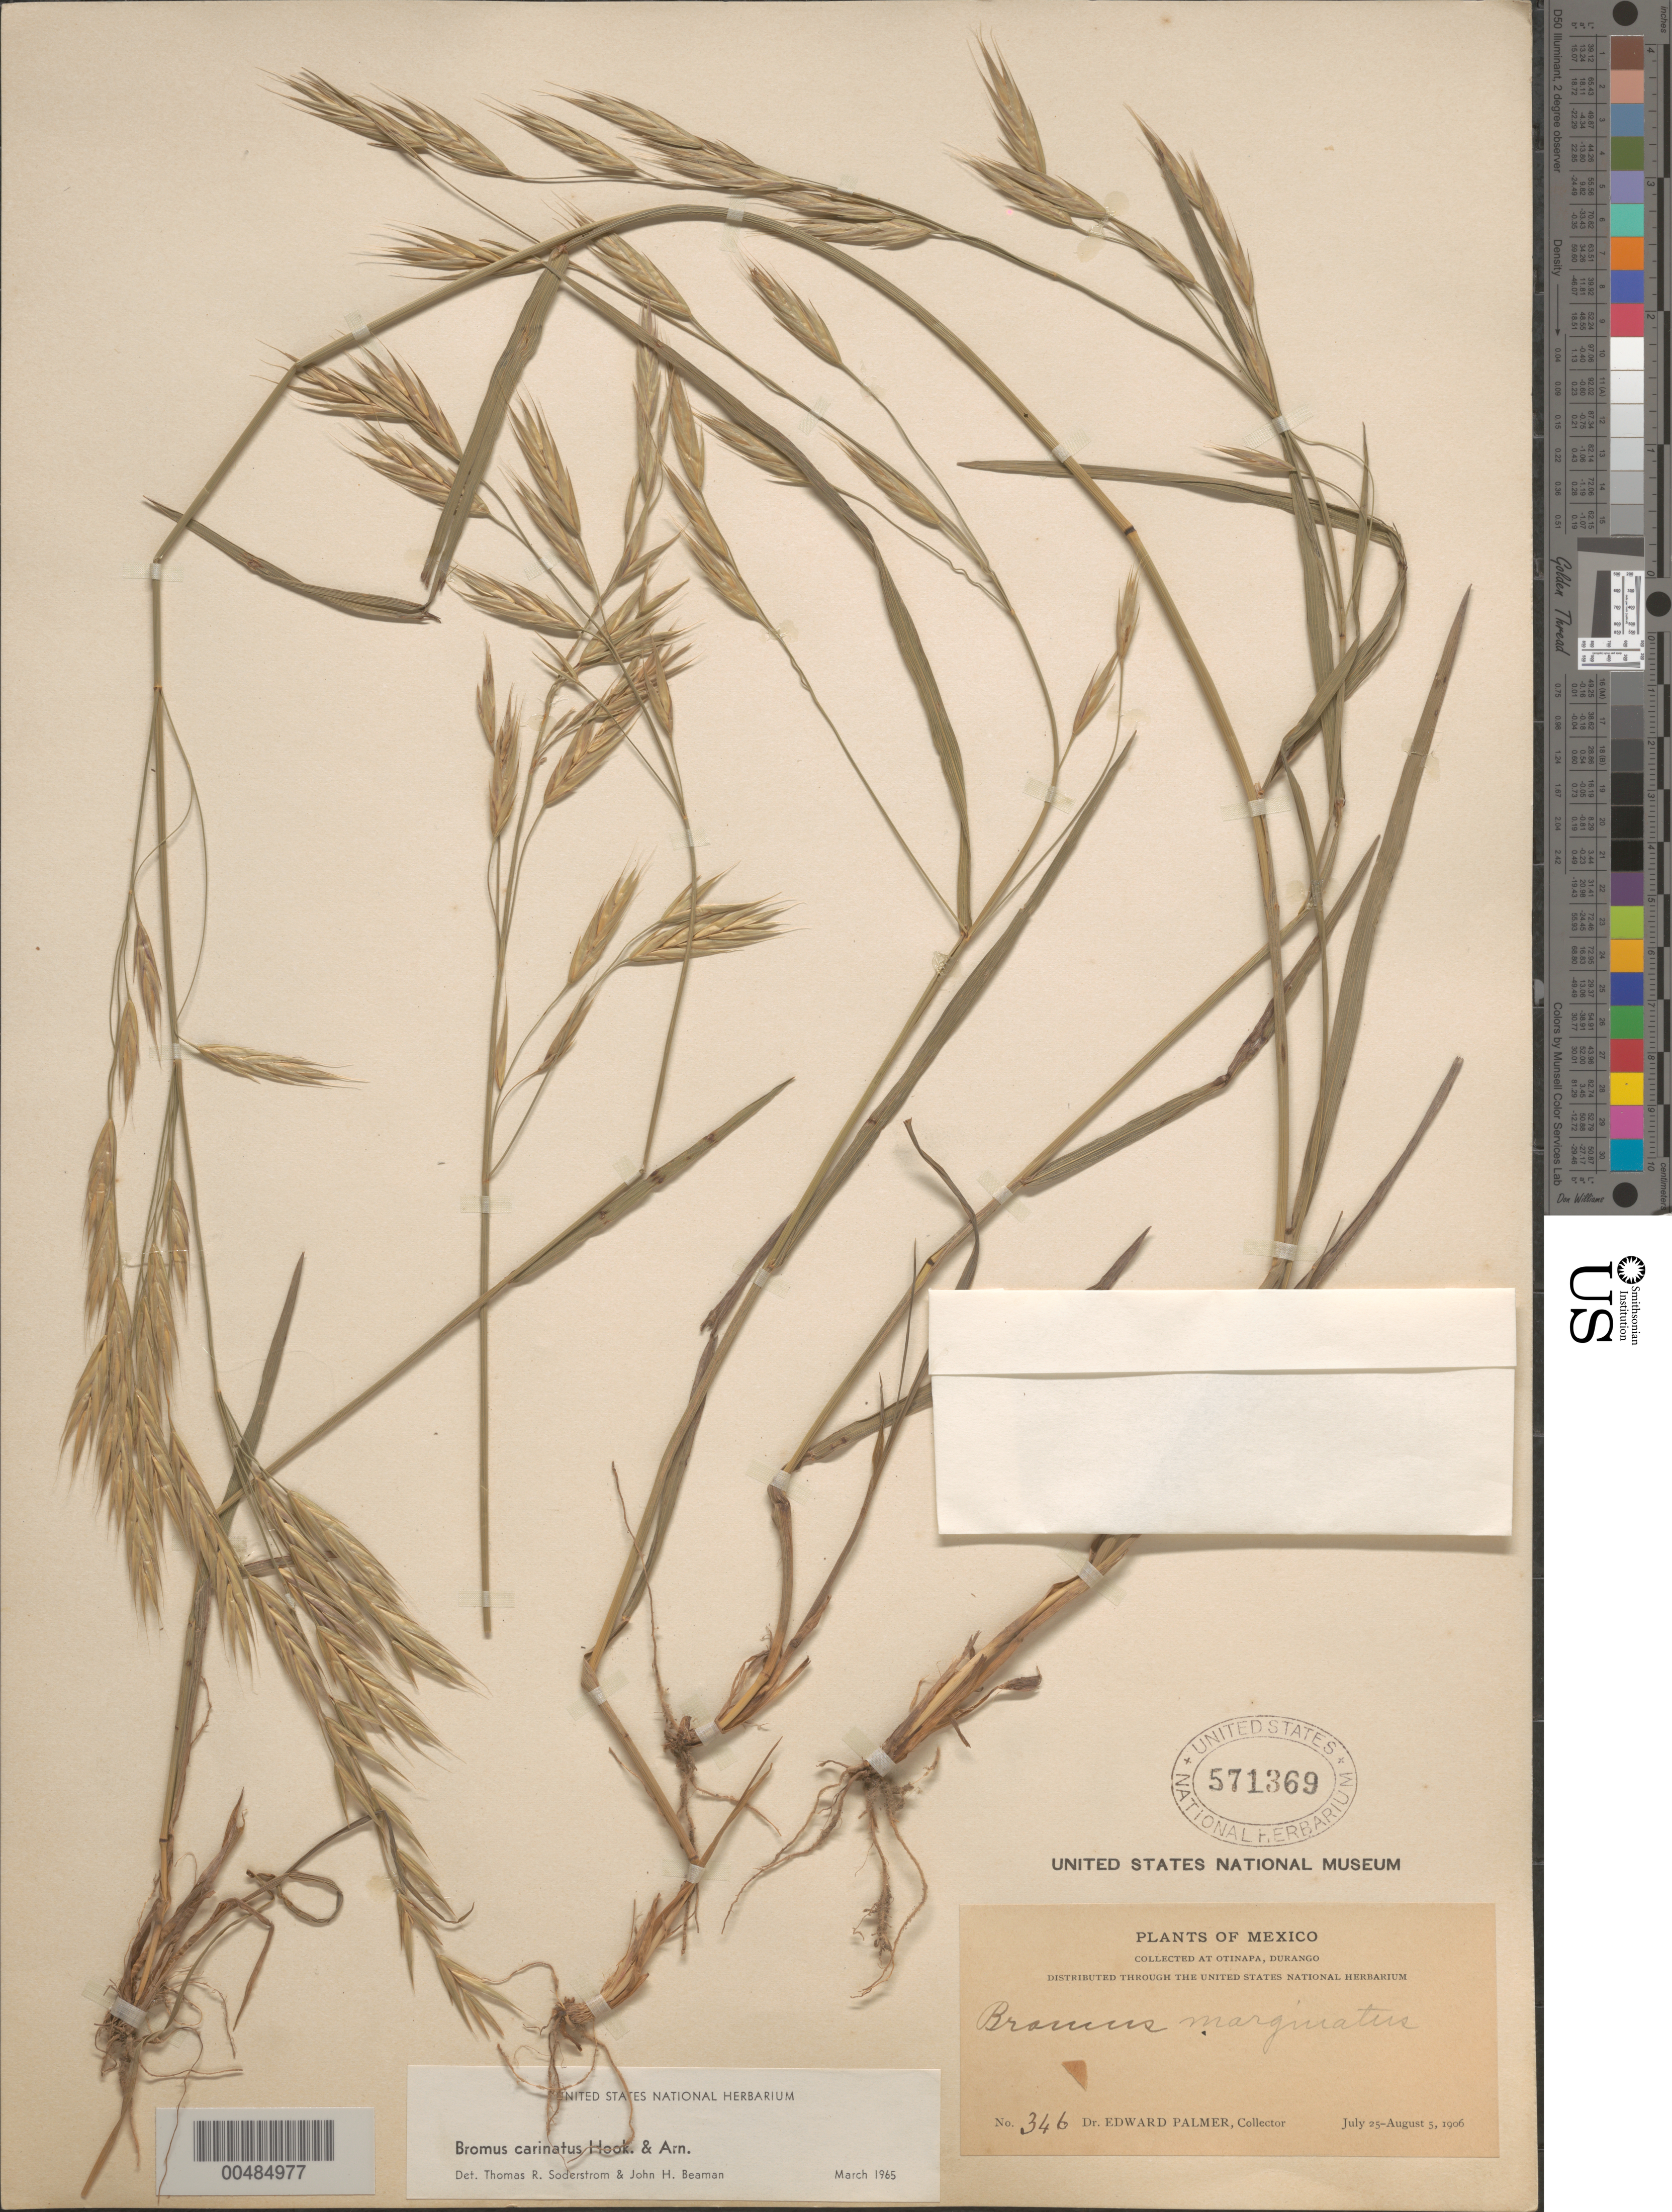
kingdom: Plantae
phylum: Tracheophyta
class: Liliopsida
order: Poales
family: Poaceae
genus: Bromus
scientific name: Bromus carinatus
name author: Hook. & Arn.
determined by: Soderstrom, T. R.; Beaman, J. H.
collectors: E. Palmer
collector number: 346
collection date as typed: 25 Jul 1906 to 5 Aug 1906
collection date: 1906-07-25/1906-08-05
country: Mexico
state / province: Durango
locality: At Otinapa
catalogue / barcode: US 571369